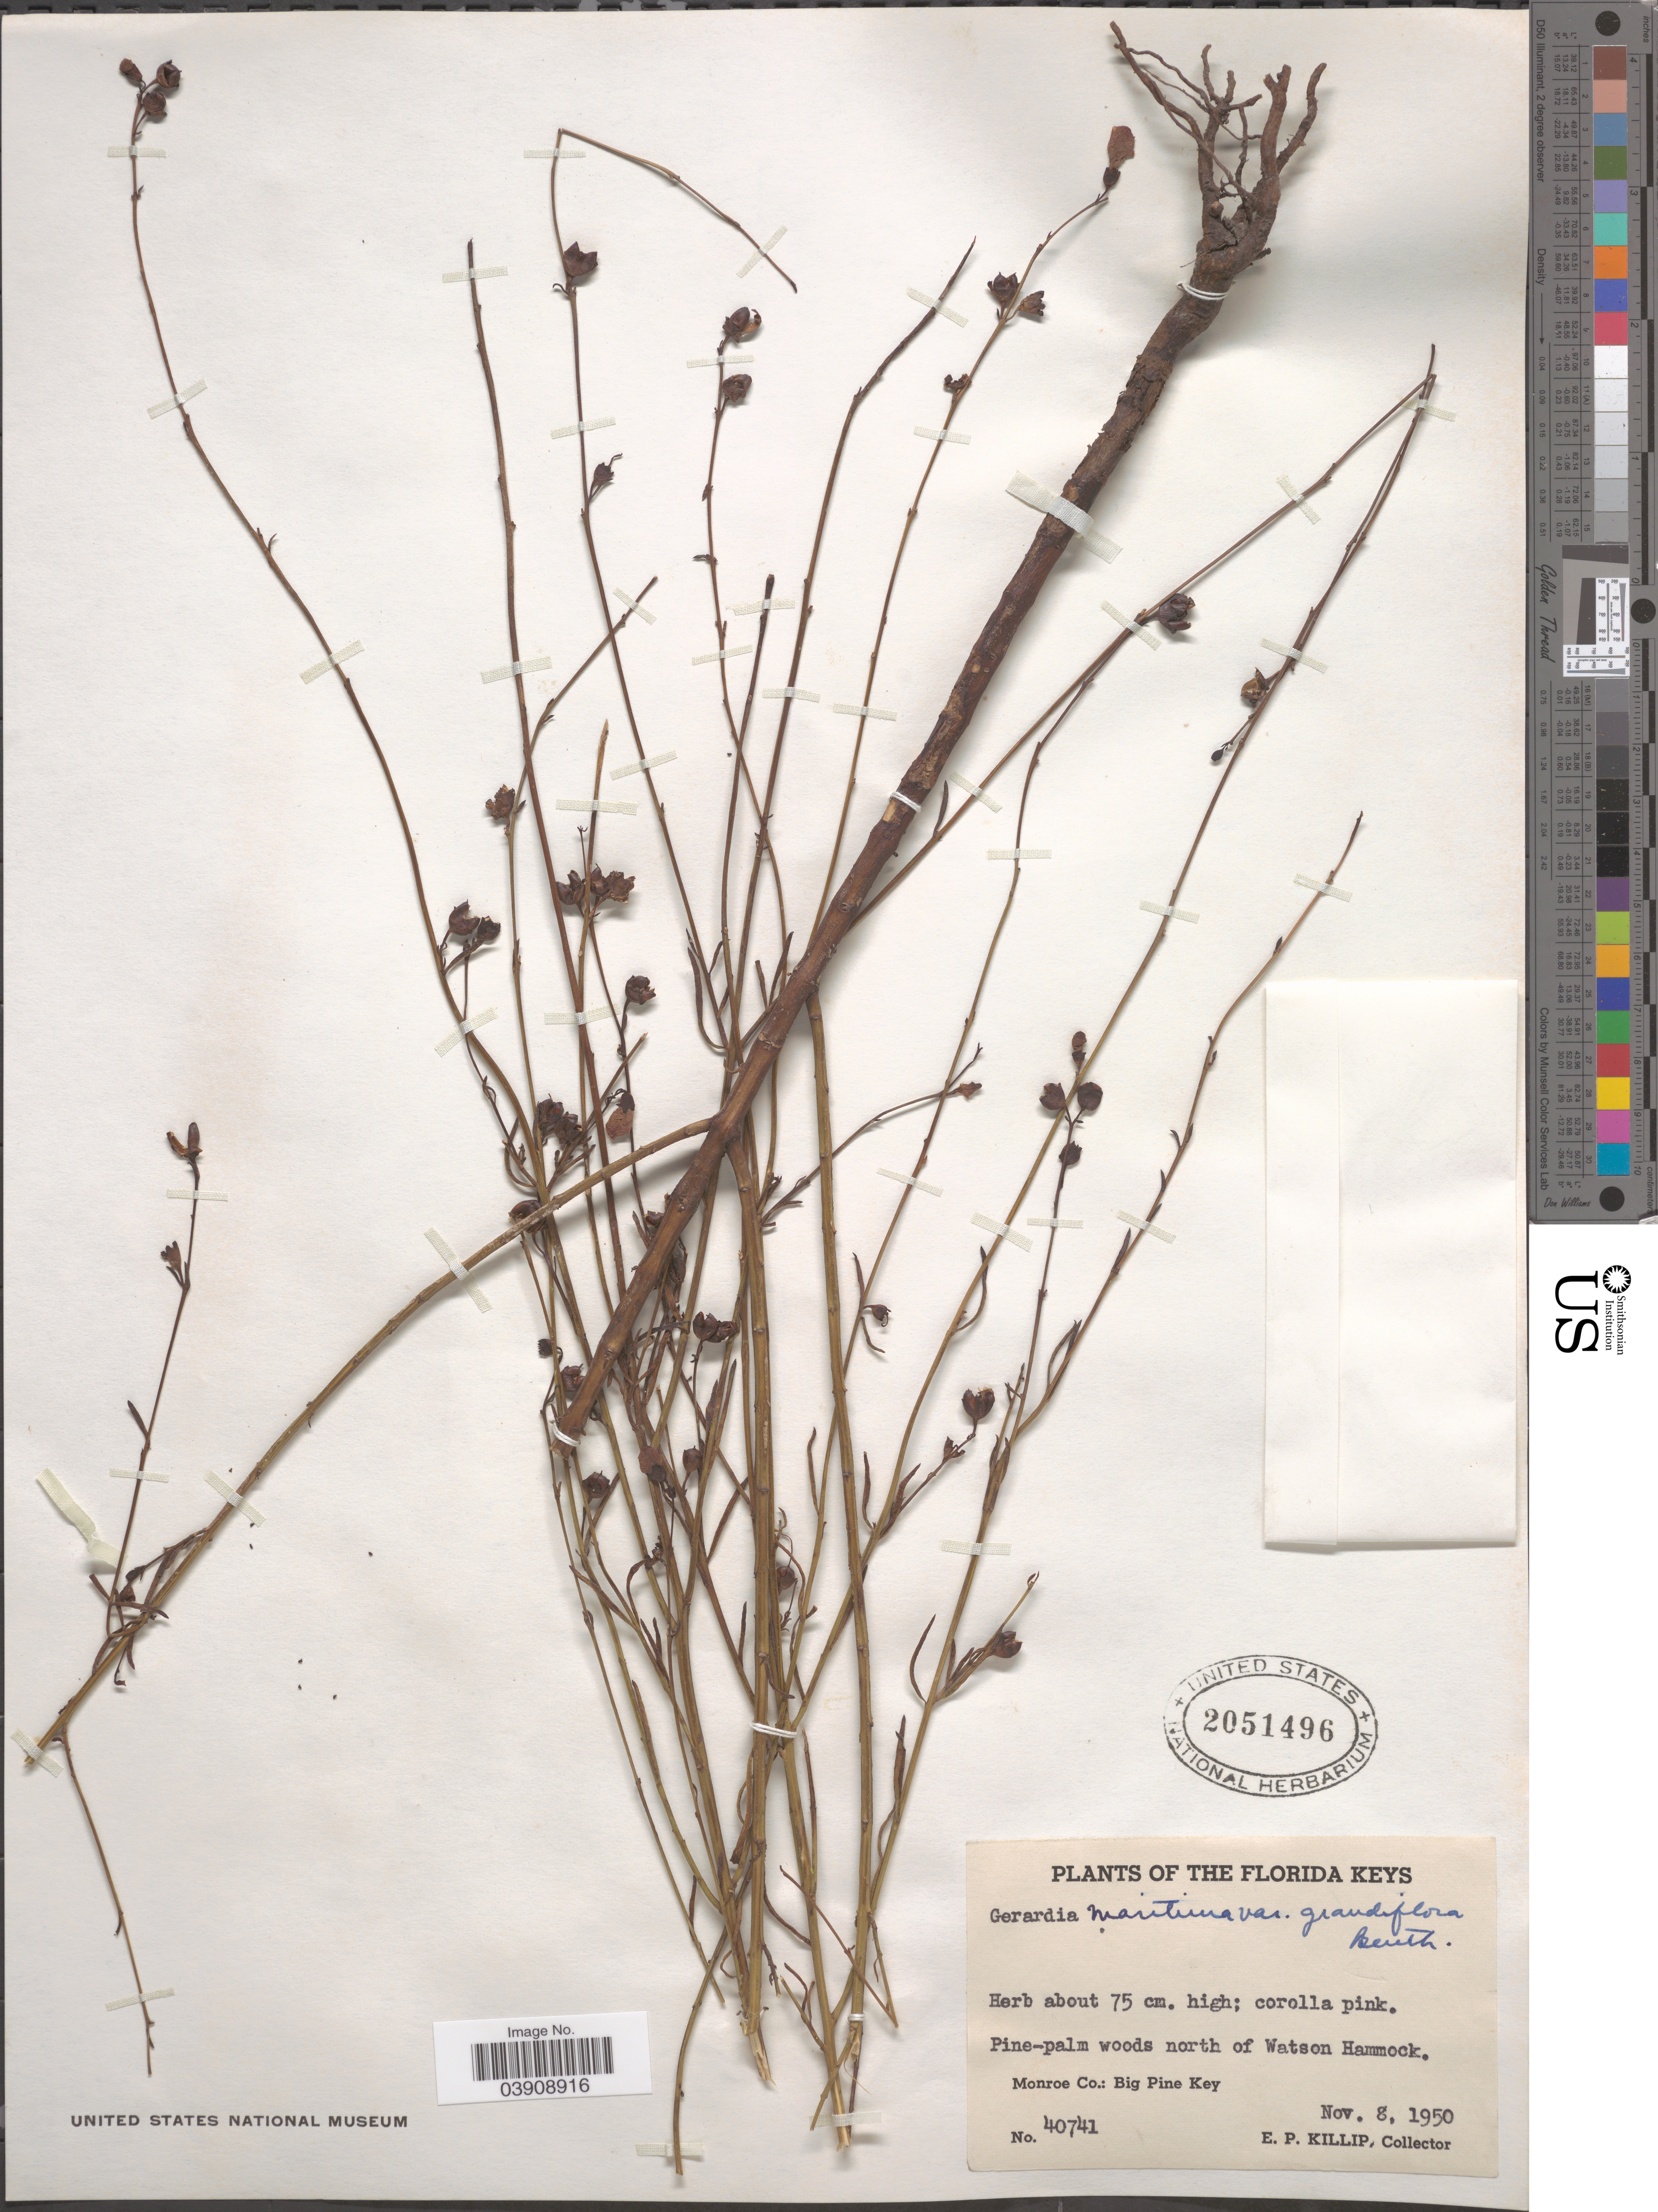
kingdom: Plantae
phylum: Tracheophyta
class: Magnoliopsida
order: Lamiales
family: Orobanchaceae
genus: Gerardia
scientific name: Gerardia maritima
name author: Raf.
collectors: E. P. Killip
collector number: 40741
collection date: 1950-11-08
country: United States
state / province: Florida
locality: The Florida Keys. Pine-palm woods north of Watson Hammock. Monroe Co.: Big Pine Key.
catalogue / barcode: US 2051496